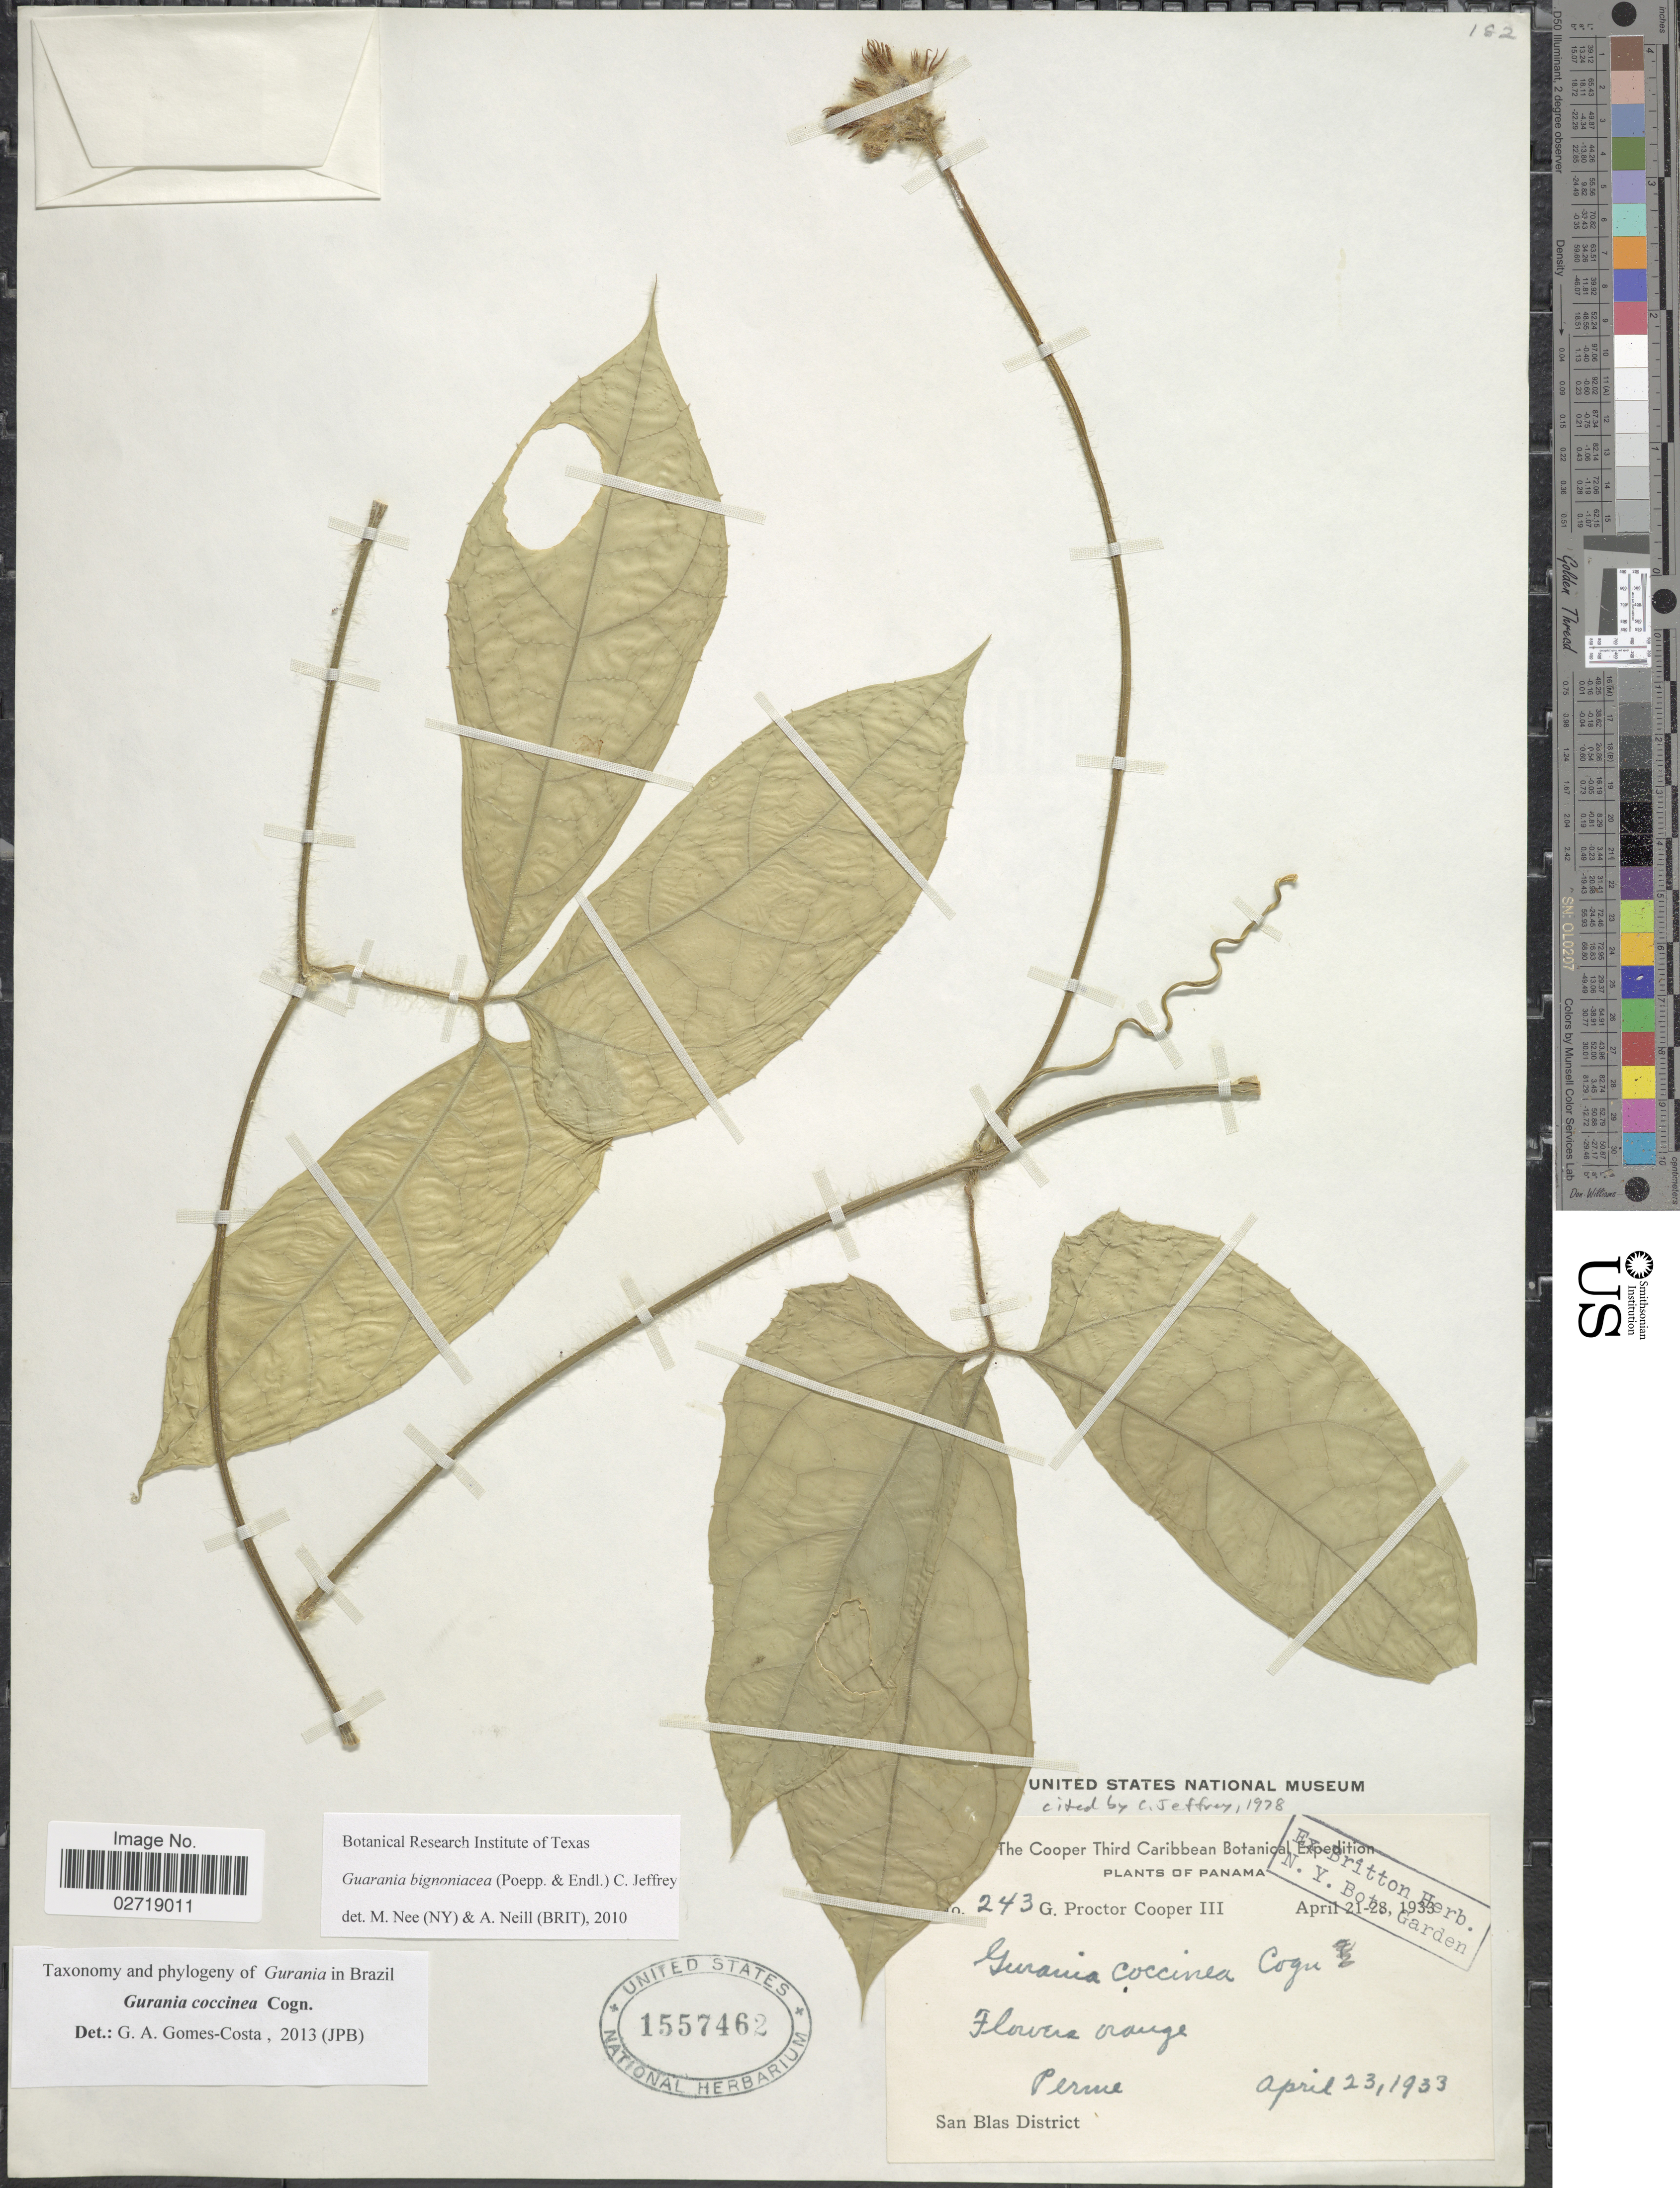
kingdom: Plantae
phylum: Tracheophyta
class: Magnoliopsida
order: Cucurbitales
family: Cucurbitaceae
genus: Gurania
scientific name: Gurania coccinea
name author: Cogn.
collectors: G. Cooper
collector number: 243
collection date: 1933-04-23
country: Panama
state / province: Kuna Yala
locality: Perro. San Blas District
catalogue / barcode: US 1557462